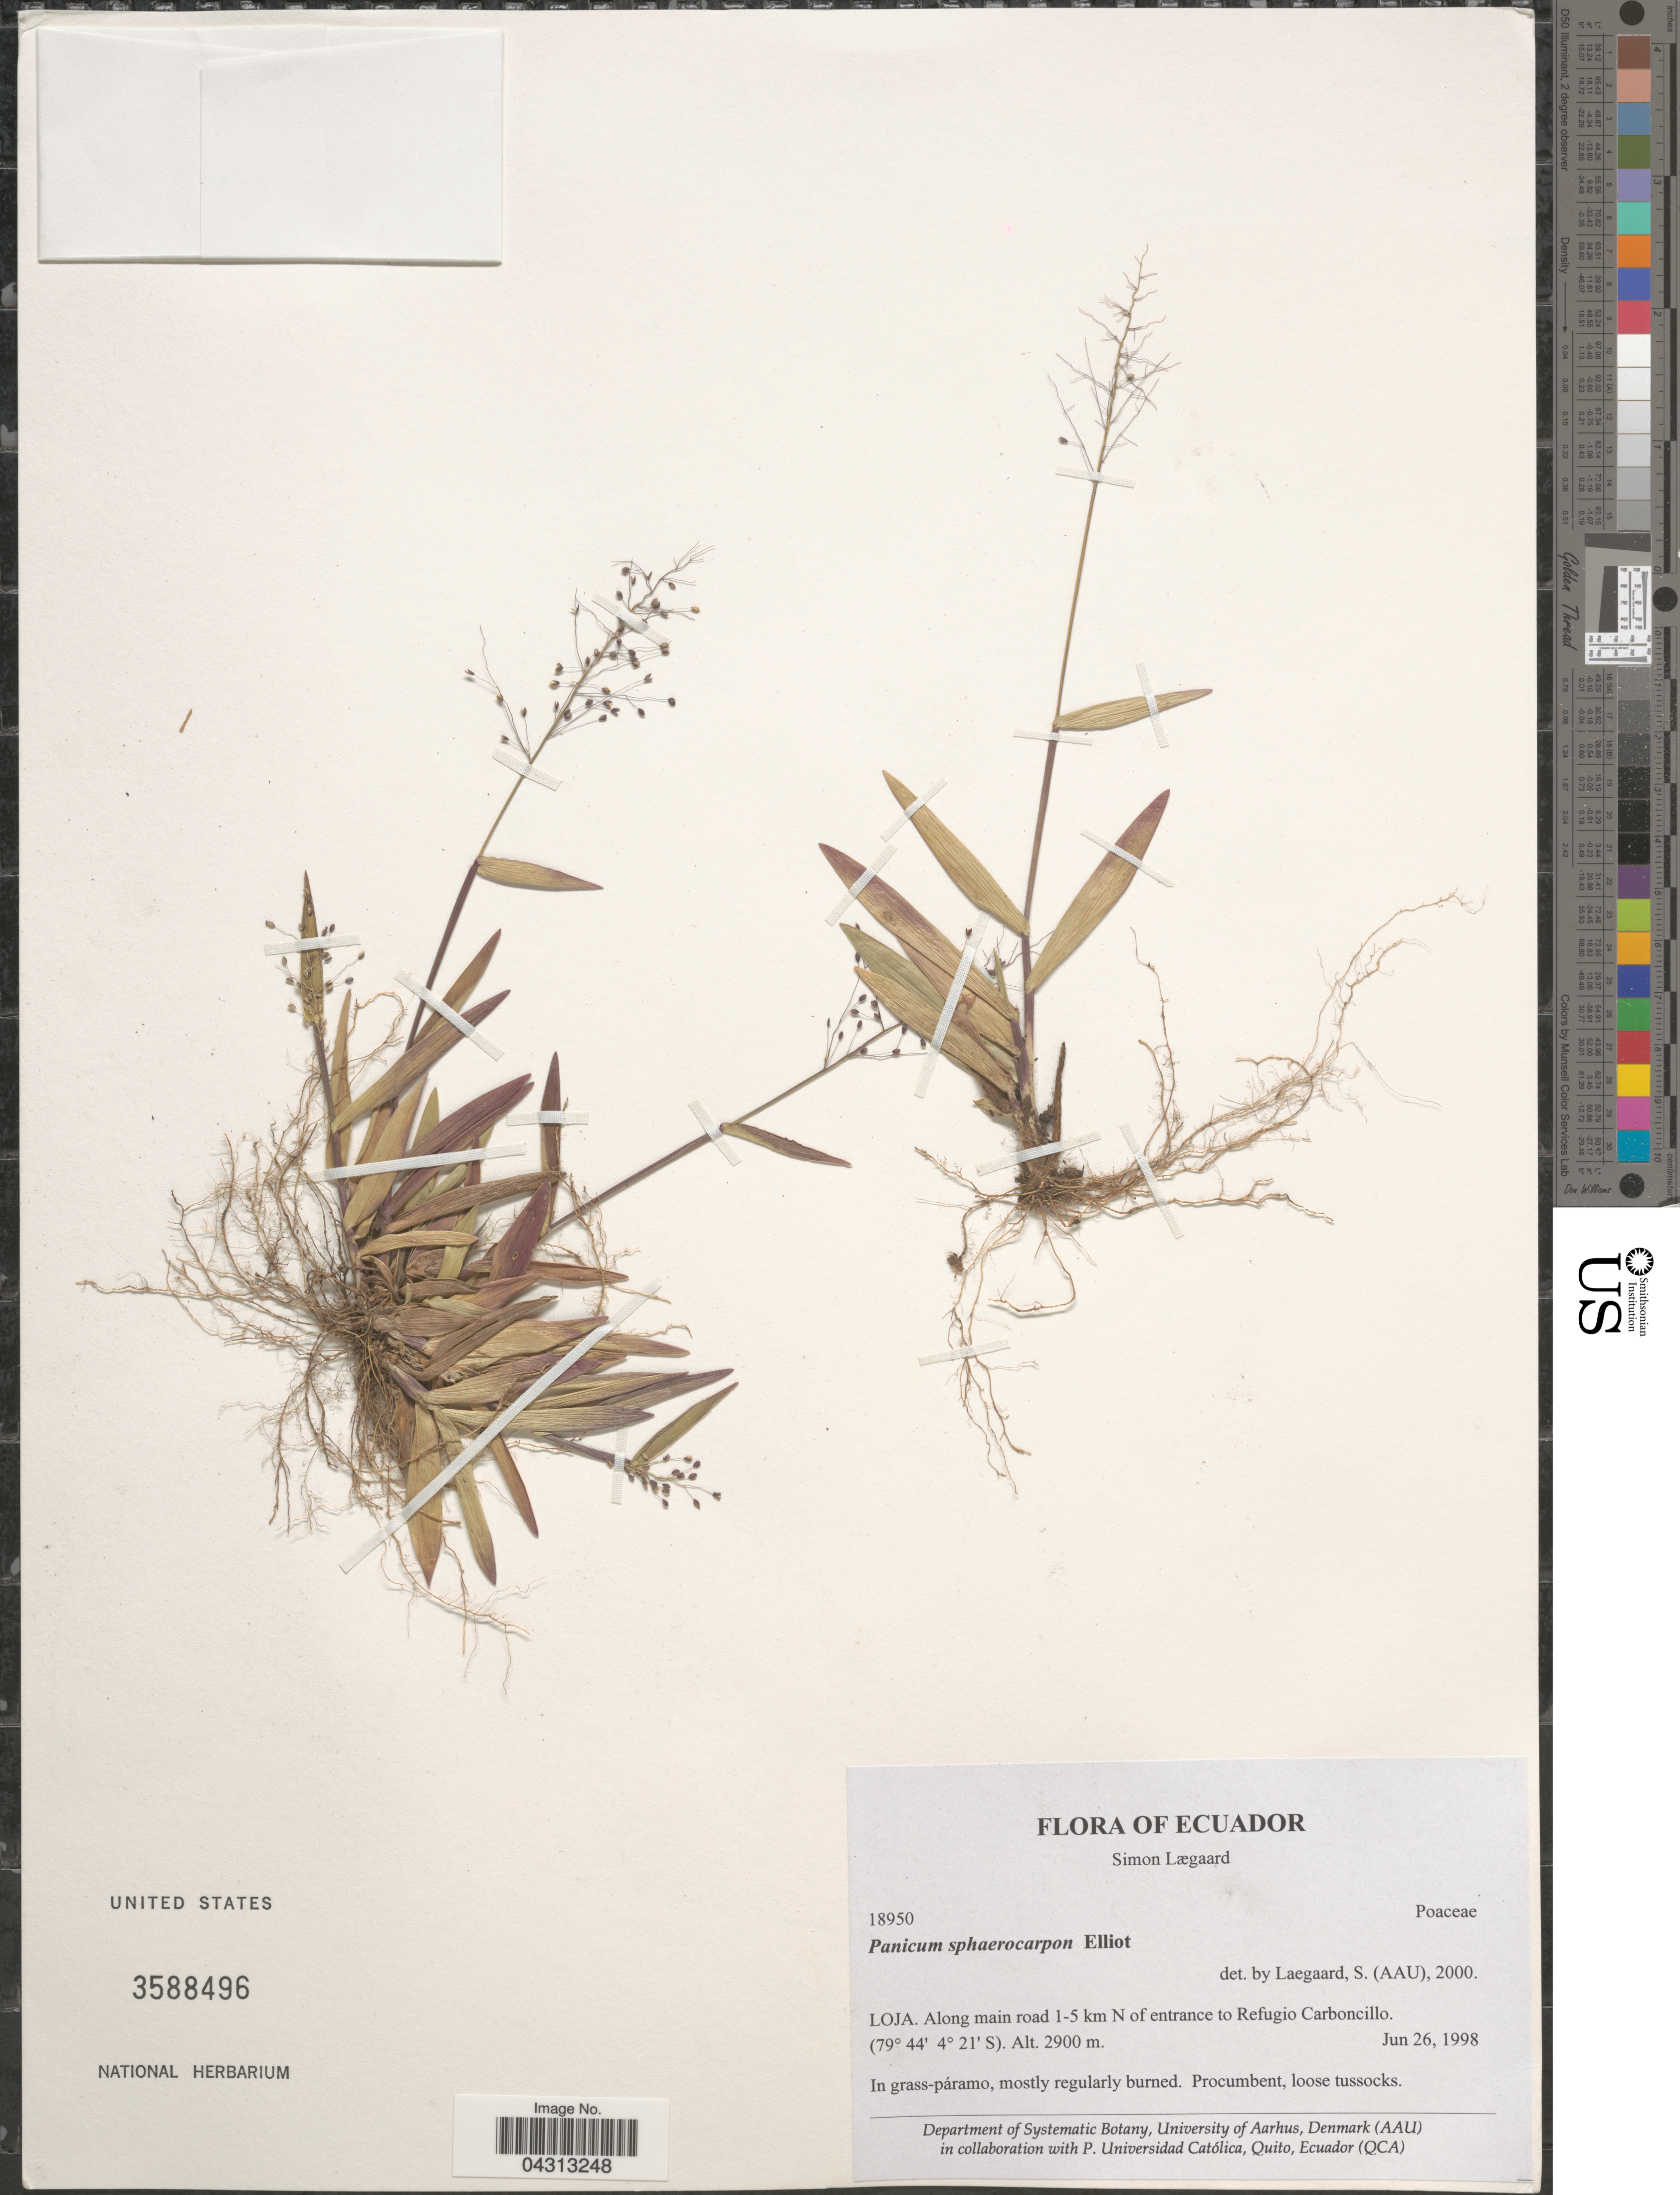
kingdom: Plantae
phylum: Tracheophyta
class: Liliopsida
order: Poales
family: Poaceae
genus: Dichanthelium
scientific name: Dichanthelium sphaerocarpon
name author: (Elliott) Gould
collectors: S. Lægaard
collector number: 18950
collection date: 1998-06-26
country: Ecuador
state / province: Loja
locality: Along main road 1-5 km N of entrance to Refugio Carboncillo.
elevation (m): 2900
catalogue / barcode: US 3588496